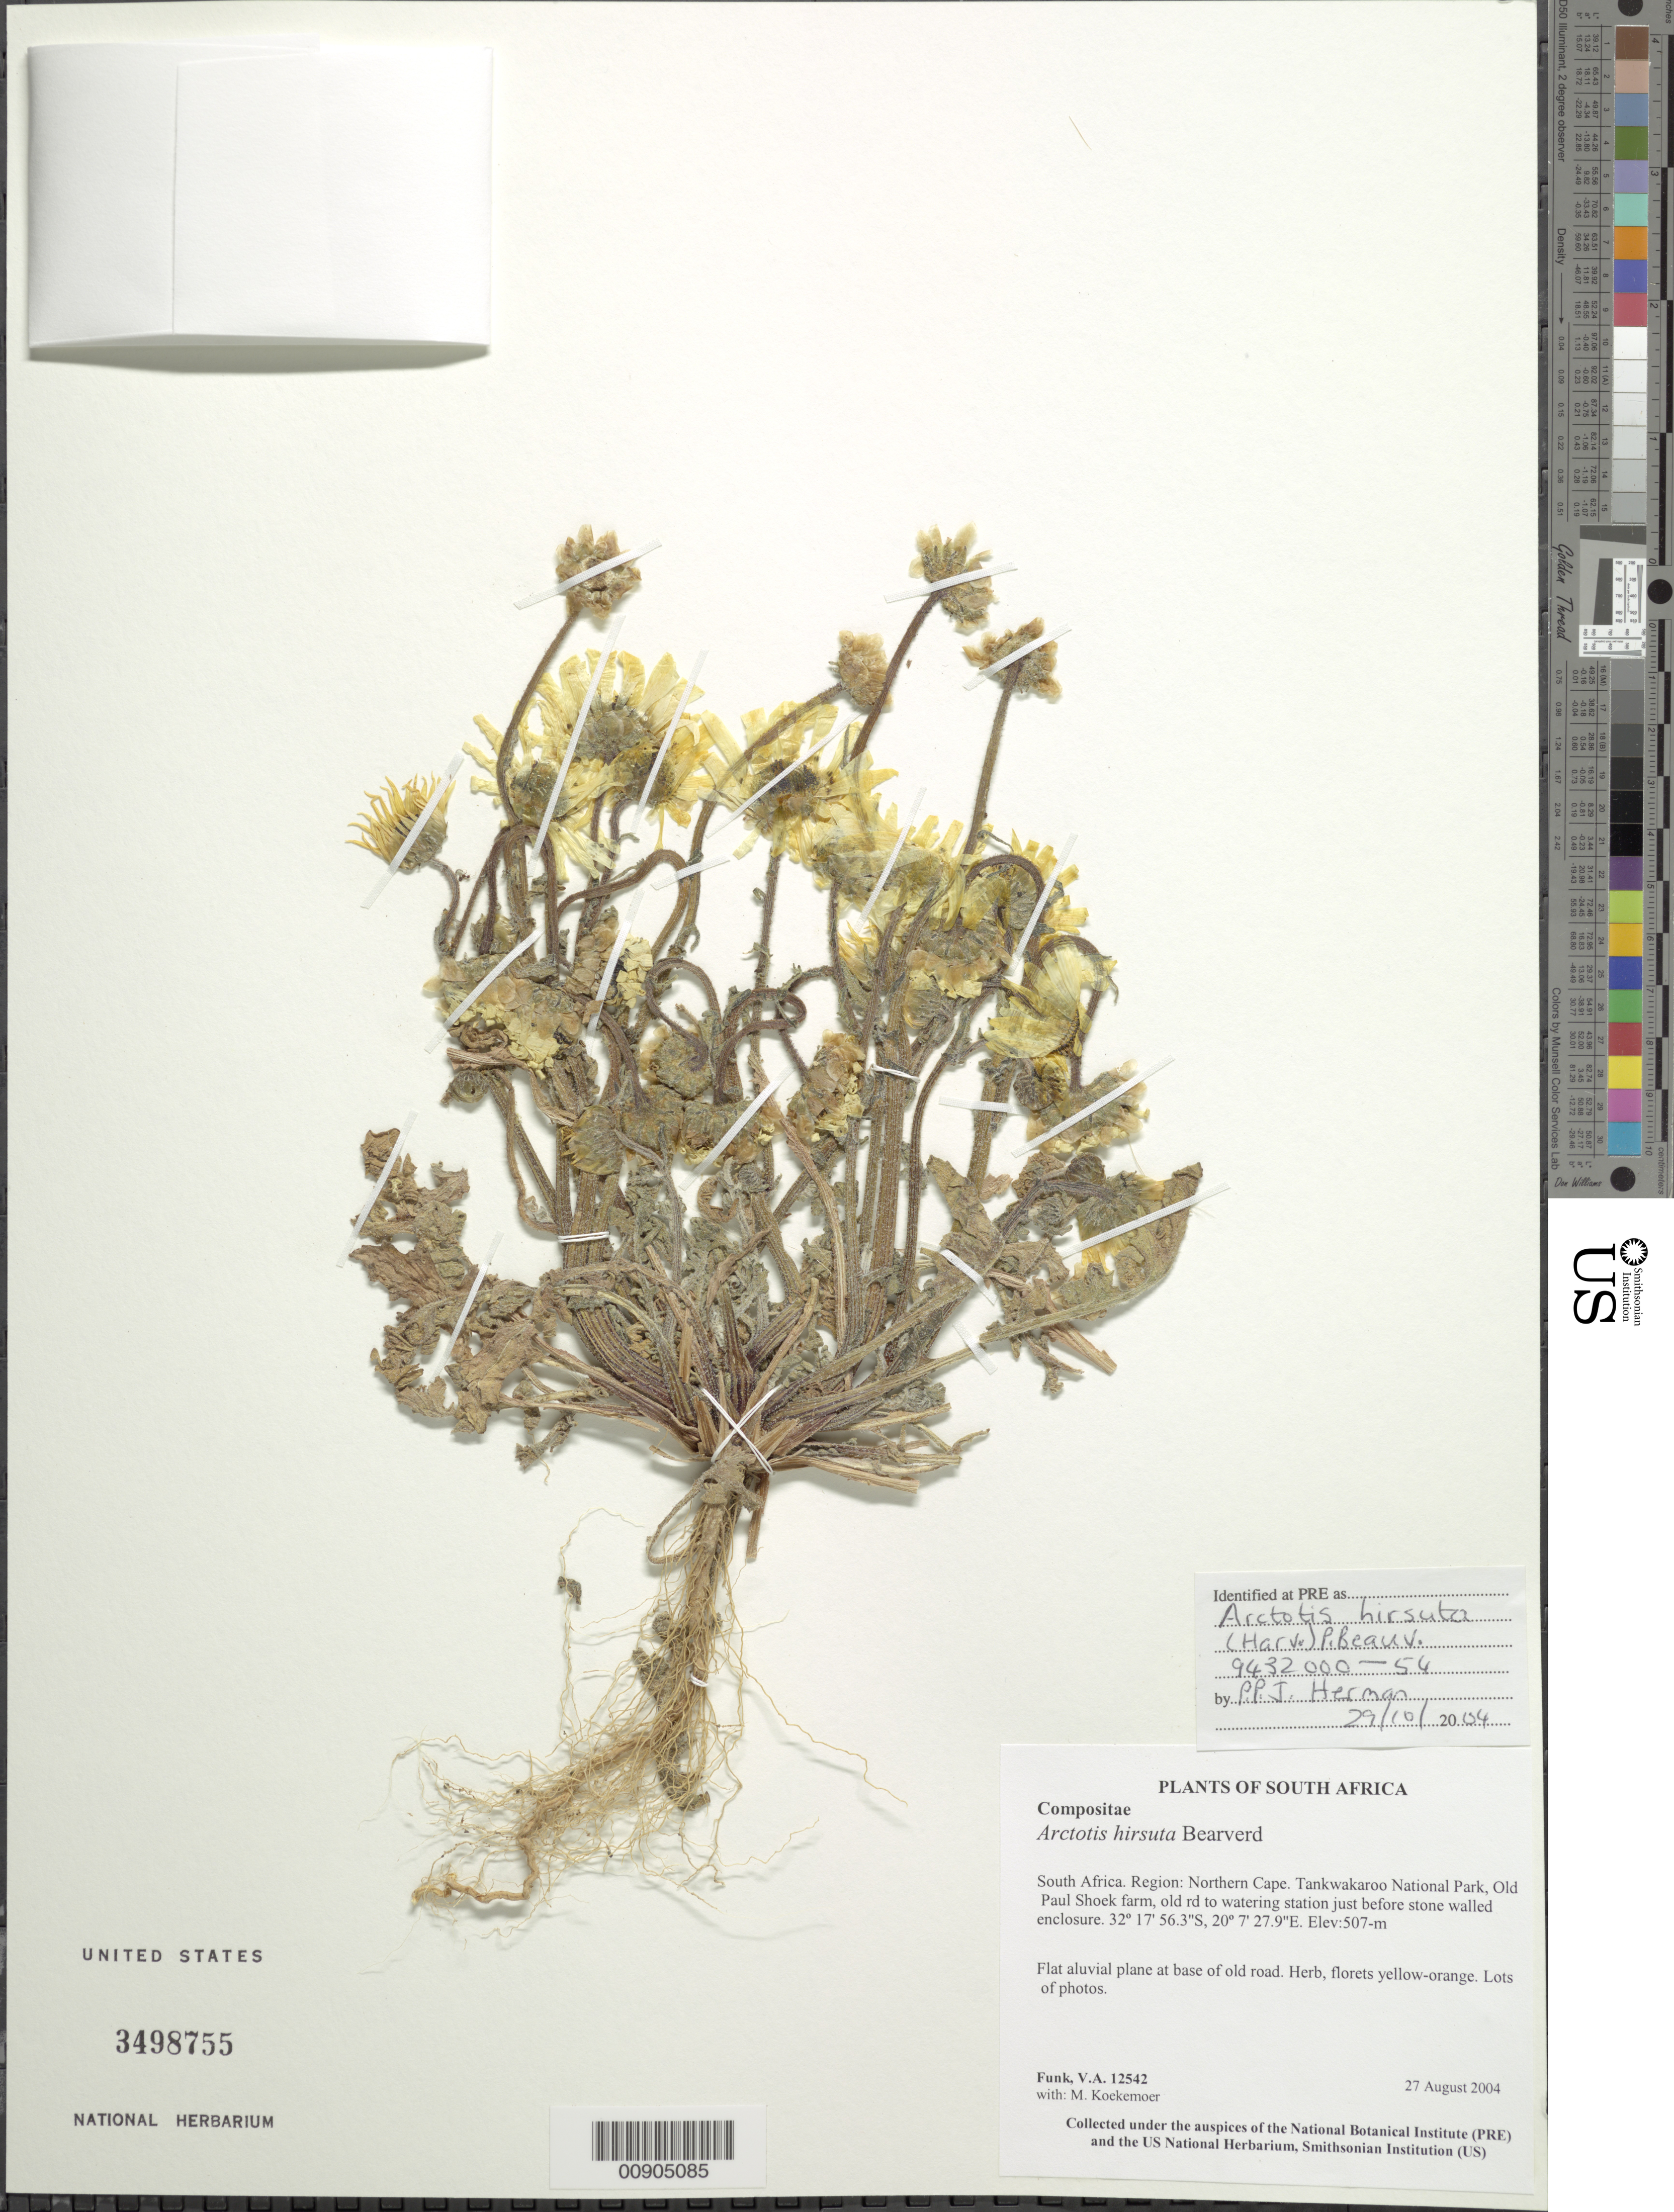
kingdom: Plantae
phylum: Tracheophyta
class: Magnoliopsida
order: Asterales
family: Asteraceae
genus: Arctotis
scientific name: Arctotis hirsuta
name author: (Harv.) P. Beauv.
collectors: V. Funk & M. Koekemoer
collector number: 12542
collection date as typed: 27 August 2004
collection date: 2004-08-27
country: South Africa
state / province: Northern Cape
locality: Northern Cape, Tankwakaroo National Park, Old Paul Shoek farm, old road to water station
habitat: Flat alluvial plane at base of old road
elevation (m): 507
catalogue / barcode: US 3498755